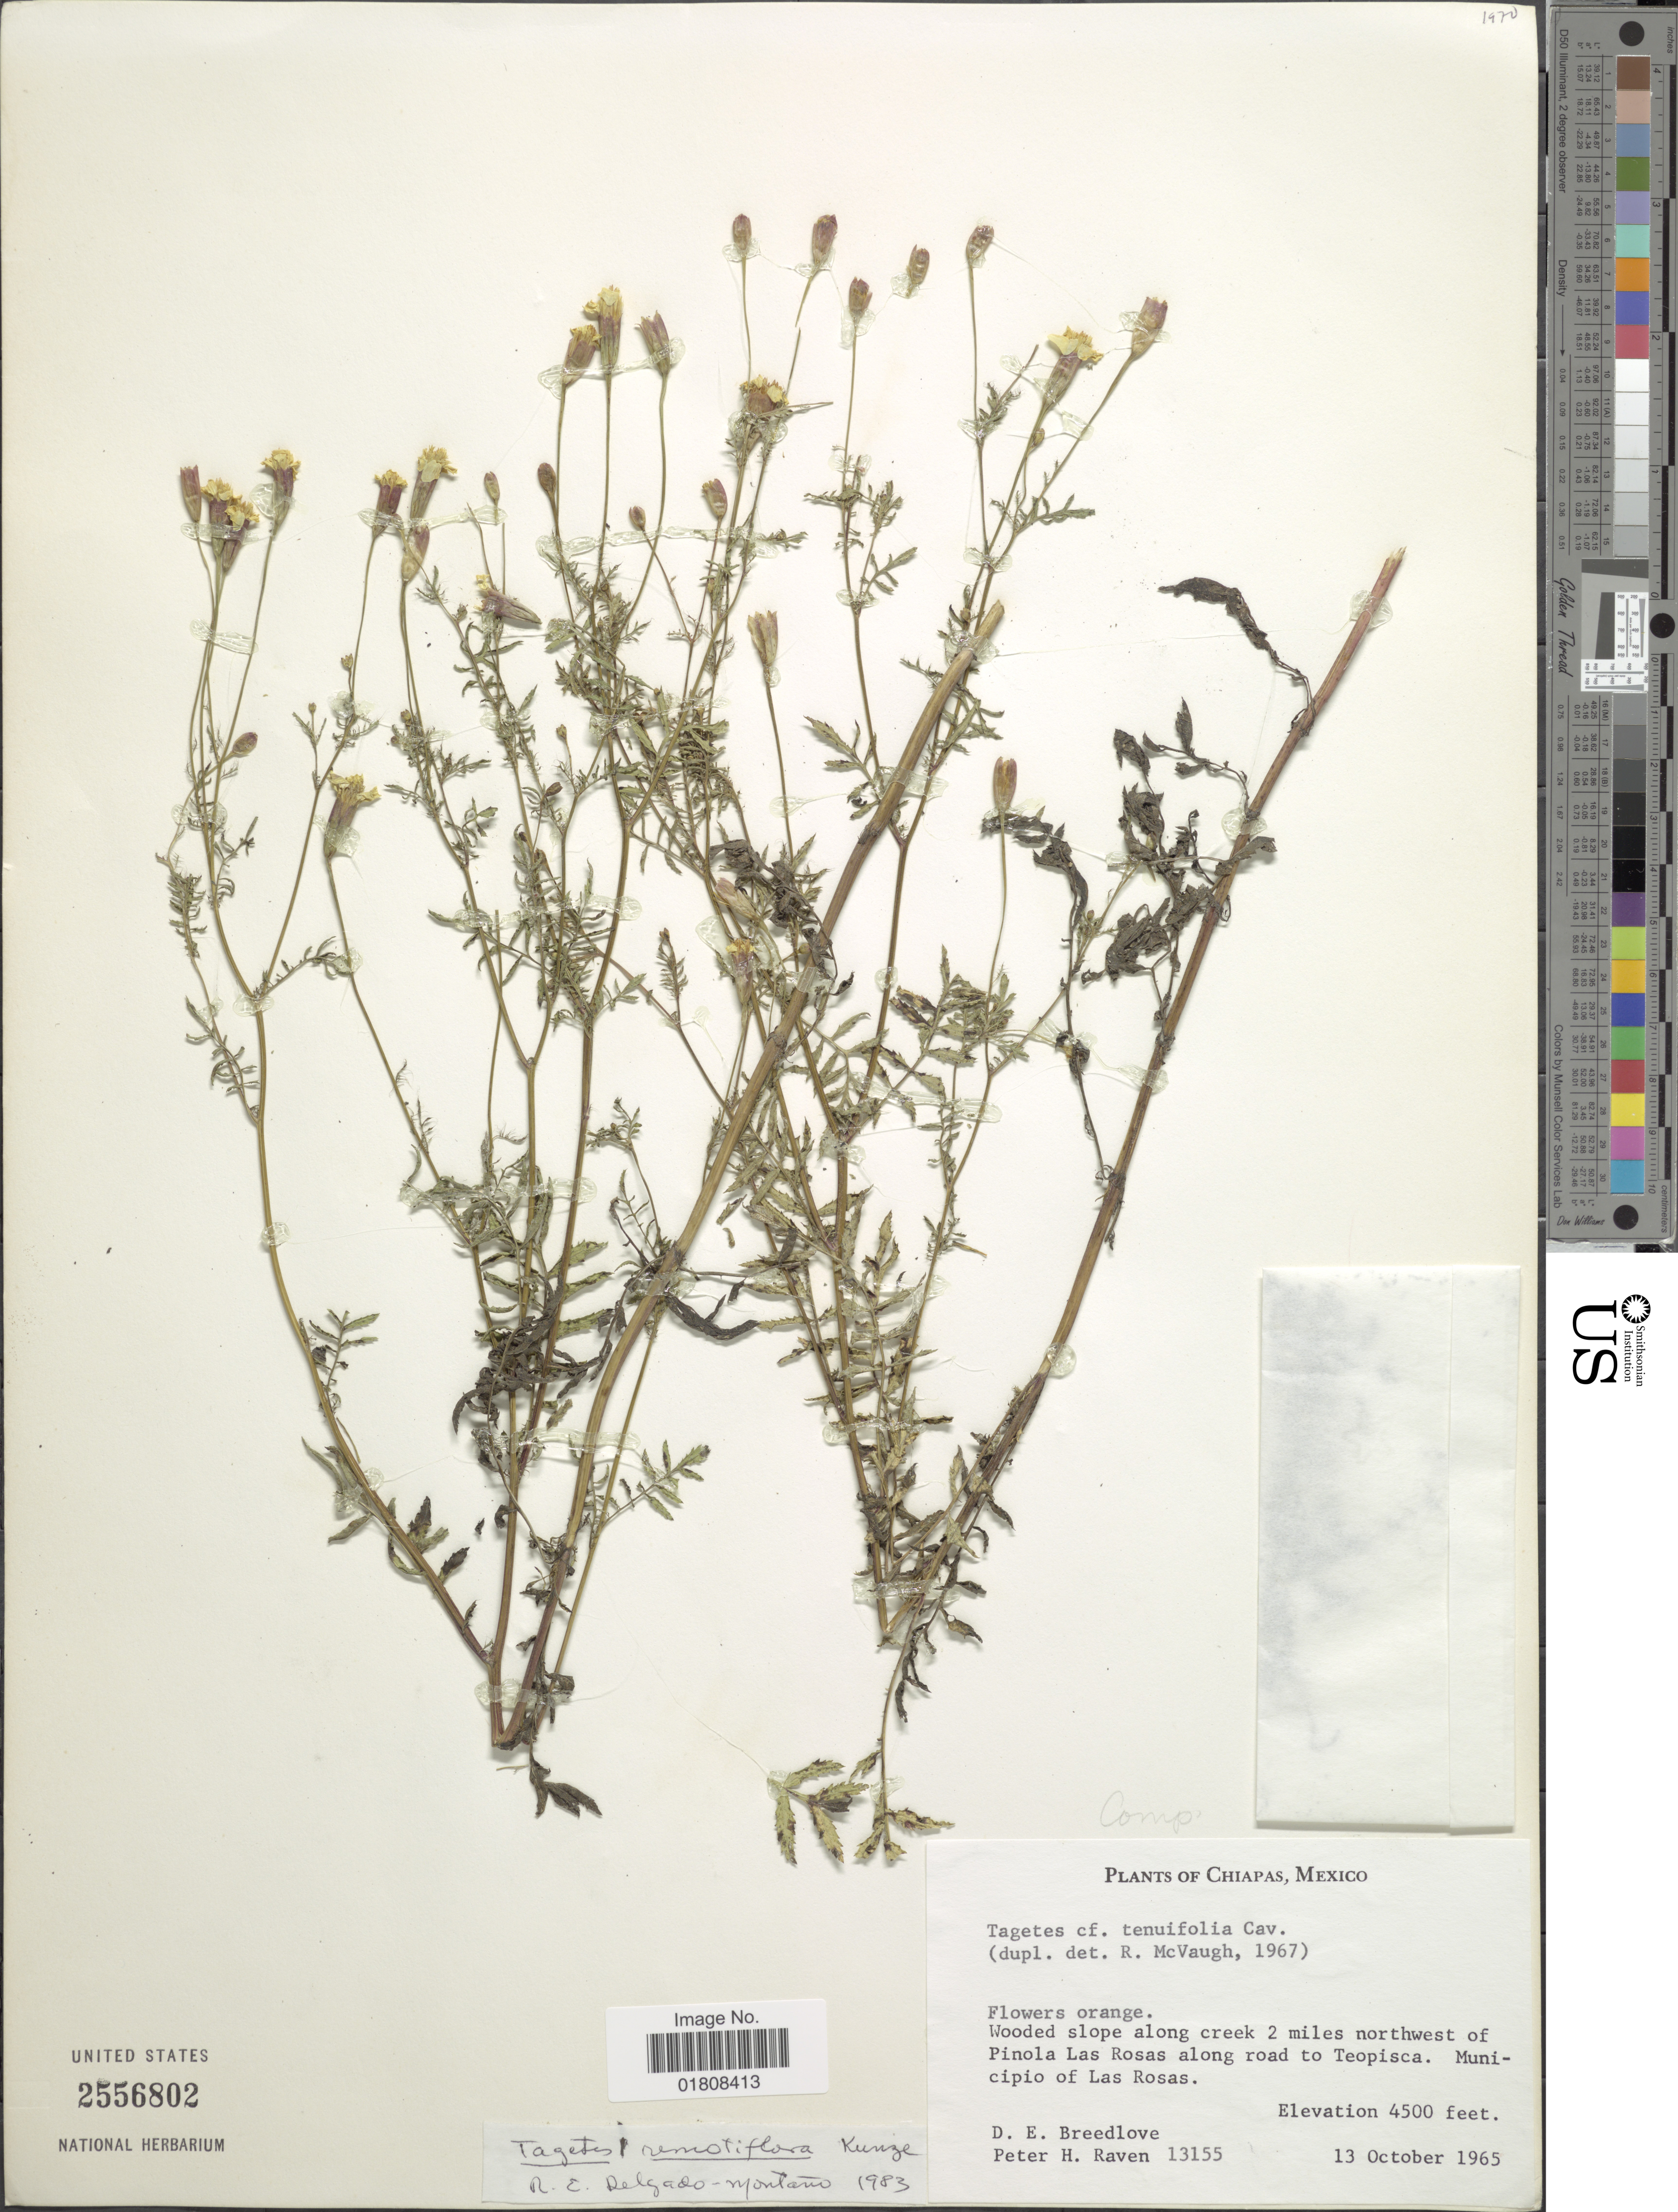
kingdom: Plantae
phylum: Tracheophyta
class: Magnoliopsida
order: Asterales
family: Asteraceae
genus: Tagetes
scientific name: Tagetes remotiflora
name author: Kunze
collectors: D. E. Breedlove & P. Raven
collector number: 13155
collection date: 1965-10-13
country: Mexico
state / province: Chiapas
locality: Along creek 2 miles northwest of Pinola Las Rosas along road to Teopisca, Municipio of Las Rosas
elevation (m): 1372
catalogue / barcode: US 2556802